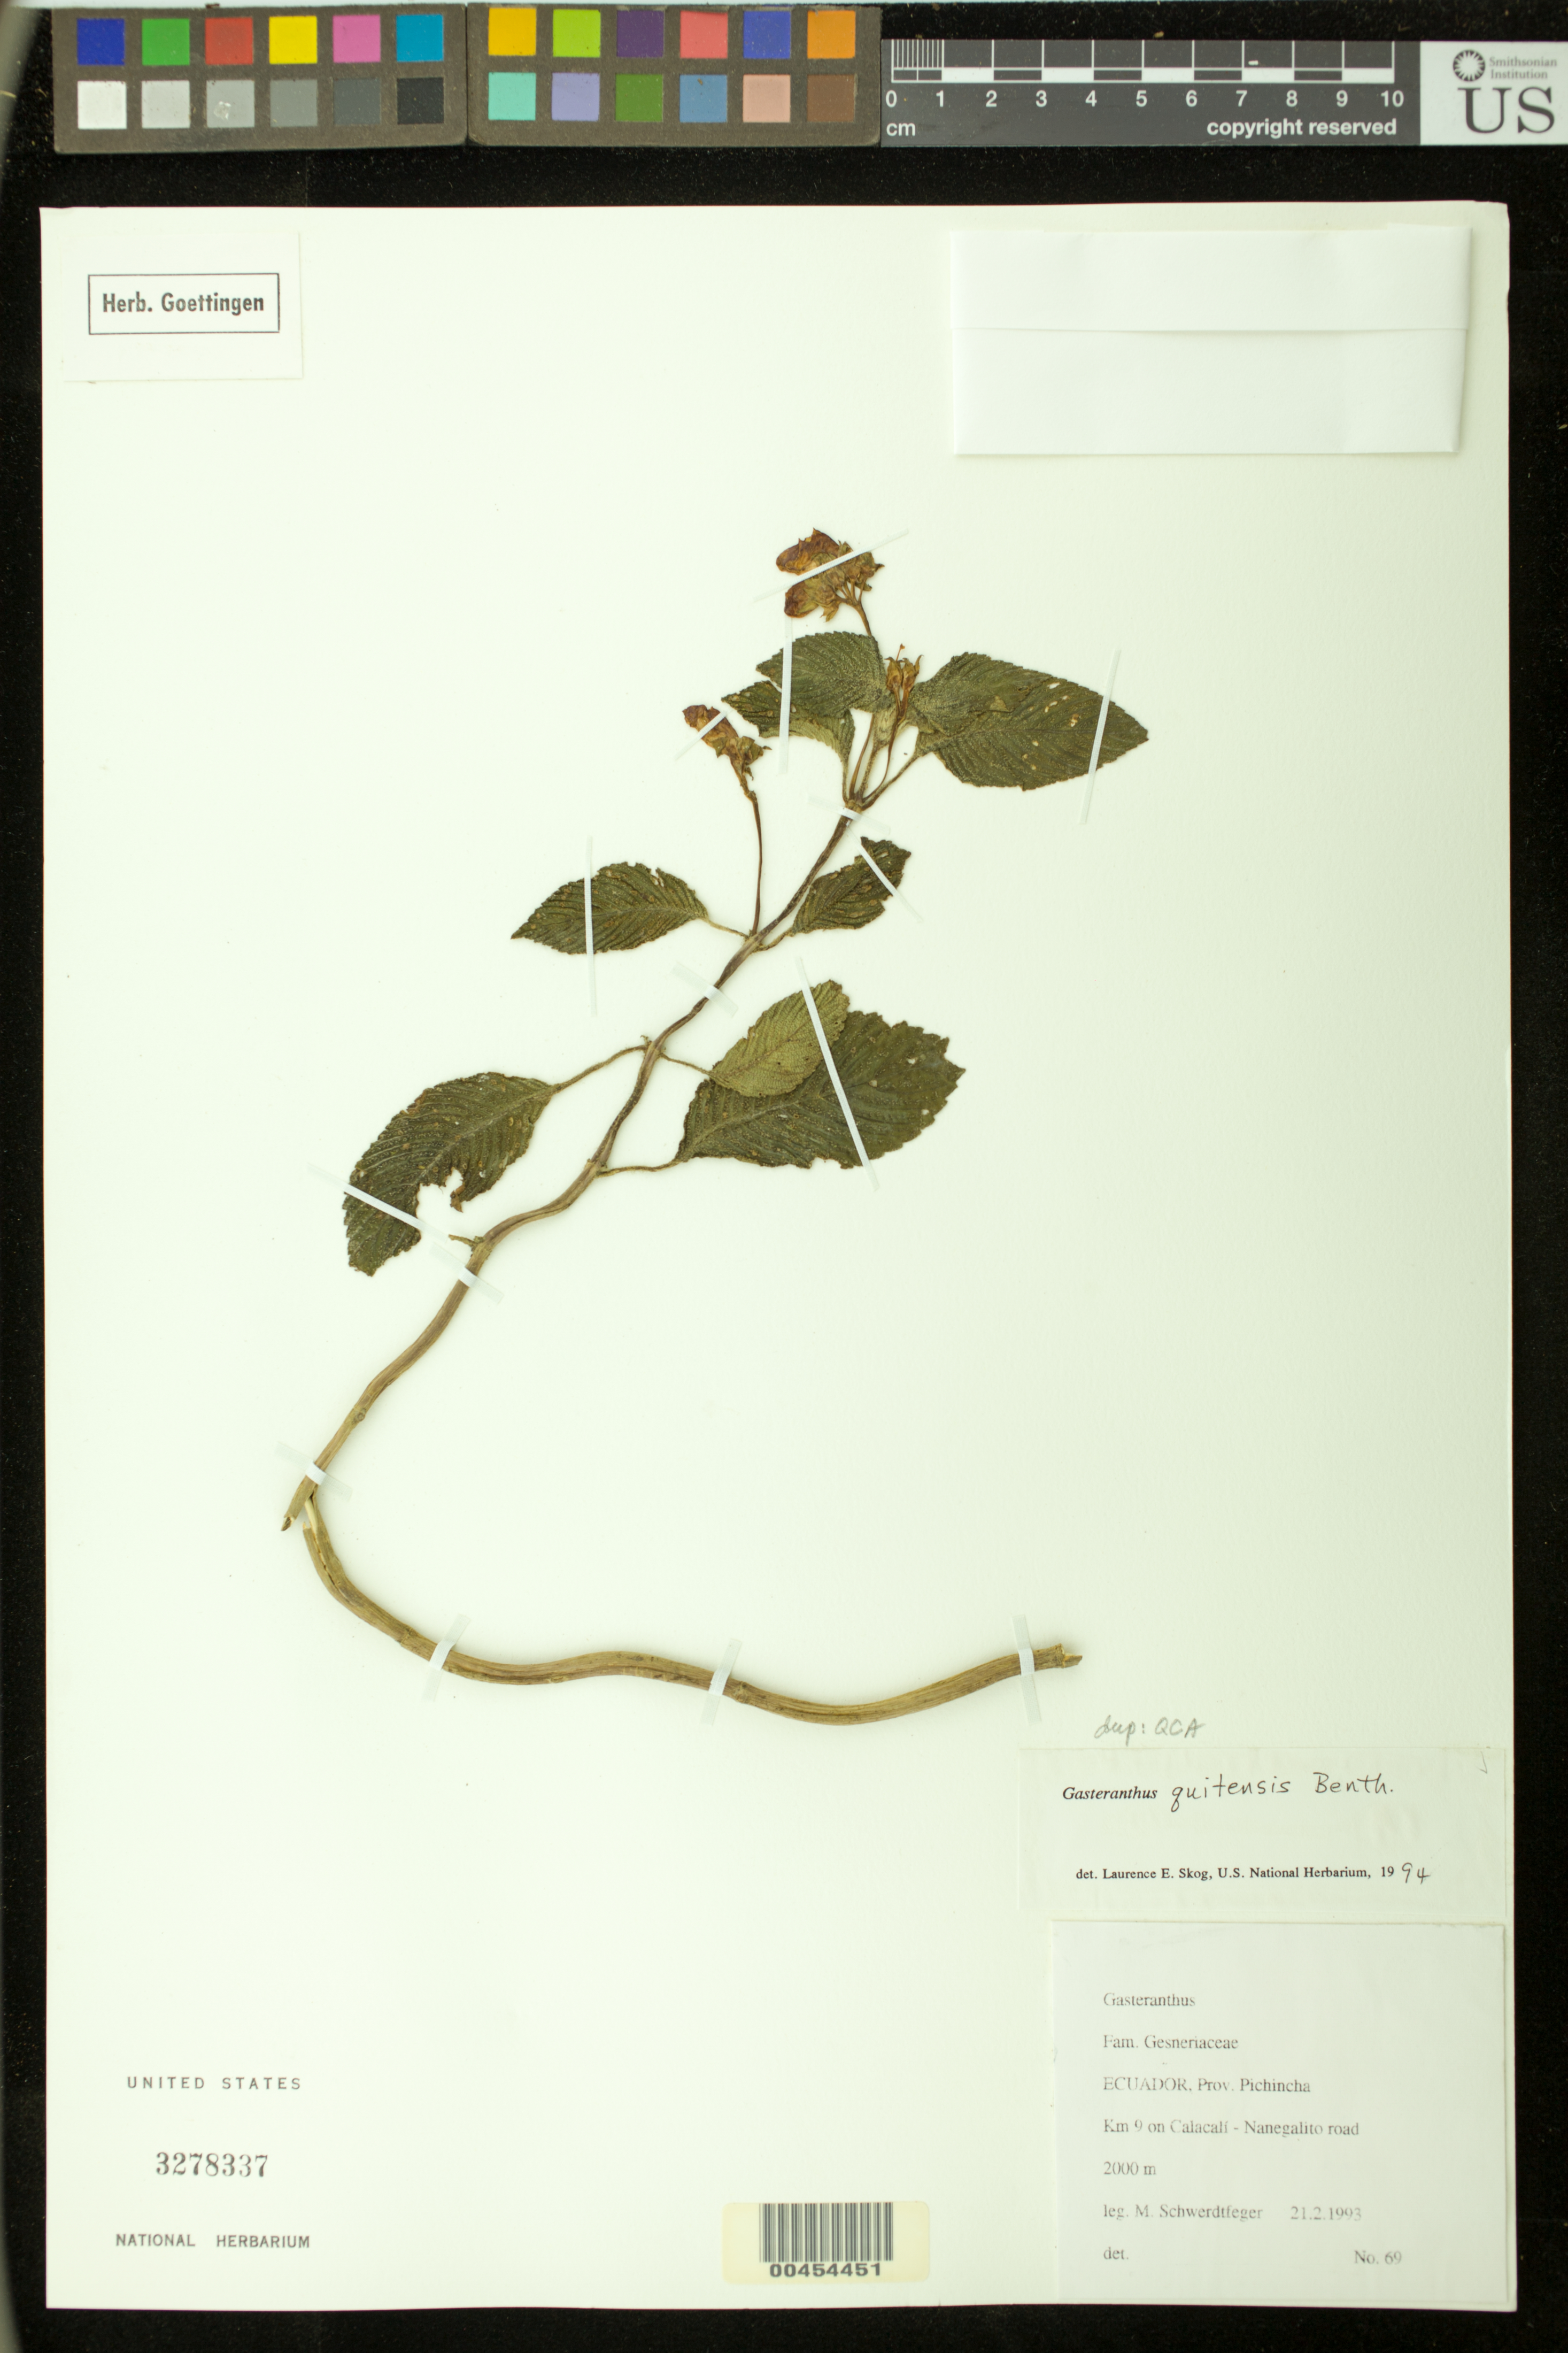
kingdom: Plantae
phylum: Tracheophyta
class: Magnoliopsida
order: Lamiales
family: Gesneriaceae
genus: Gasteranthus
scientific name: Gasteranthus quitensis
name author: Benth.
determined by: Skog, Laurence E.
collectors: M. Schwerdtfeger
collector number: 69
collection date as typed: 21 Feb 1993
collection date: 1993-02-21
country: Ecuador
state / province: Pichincha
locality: Km 9 on Calacalí - Nanegalito road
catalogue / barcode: US 3278337